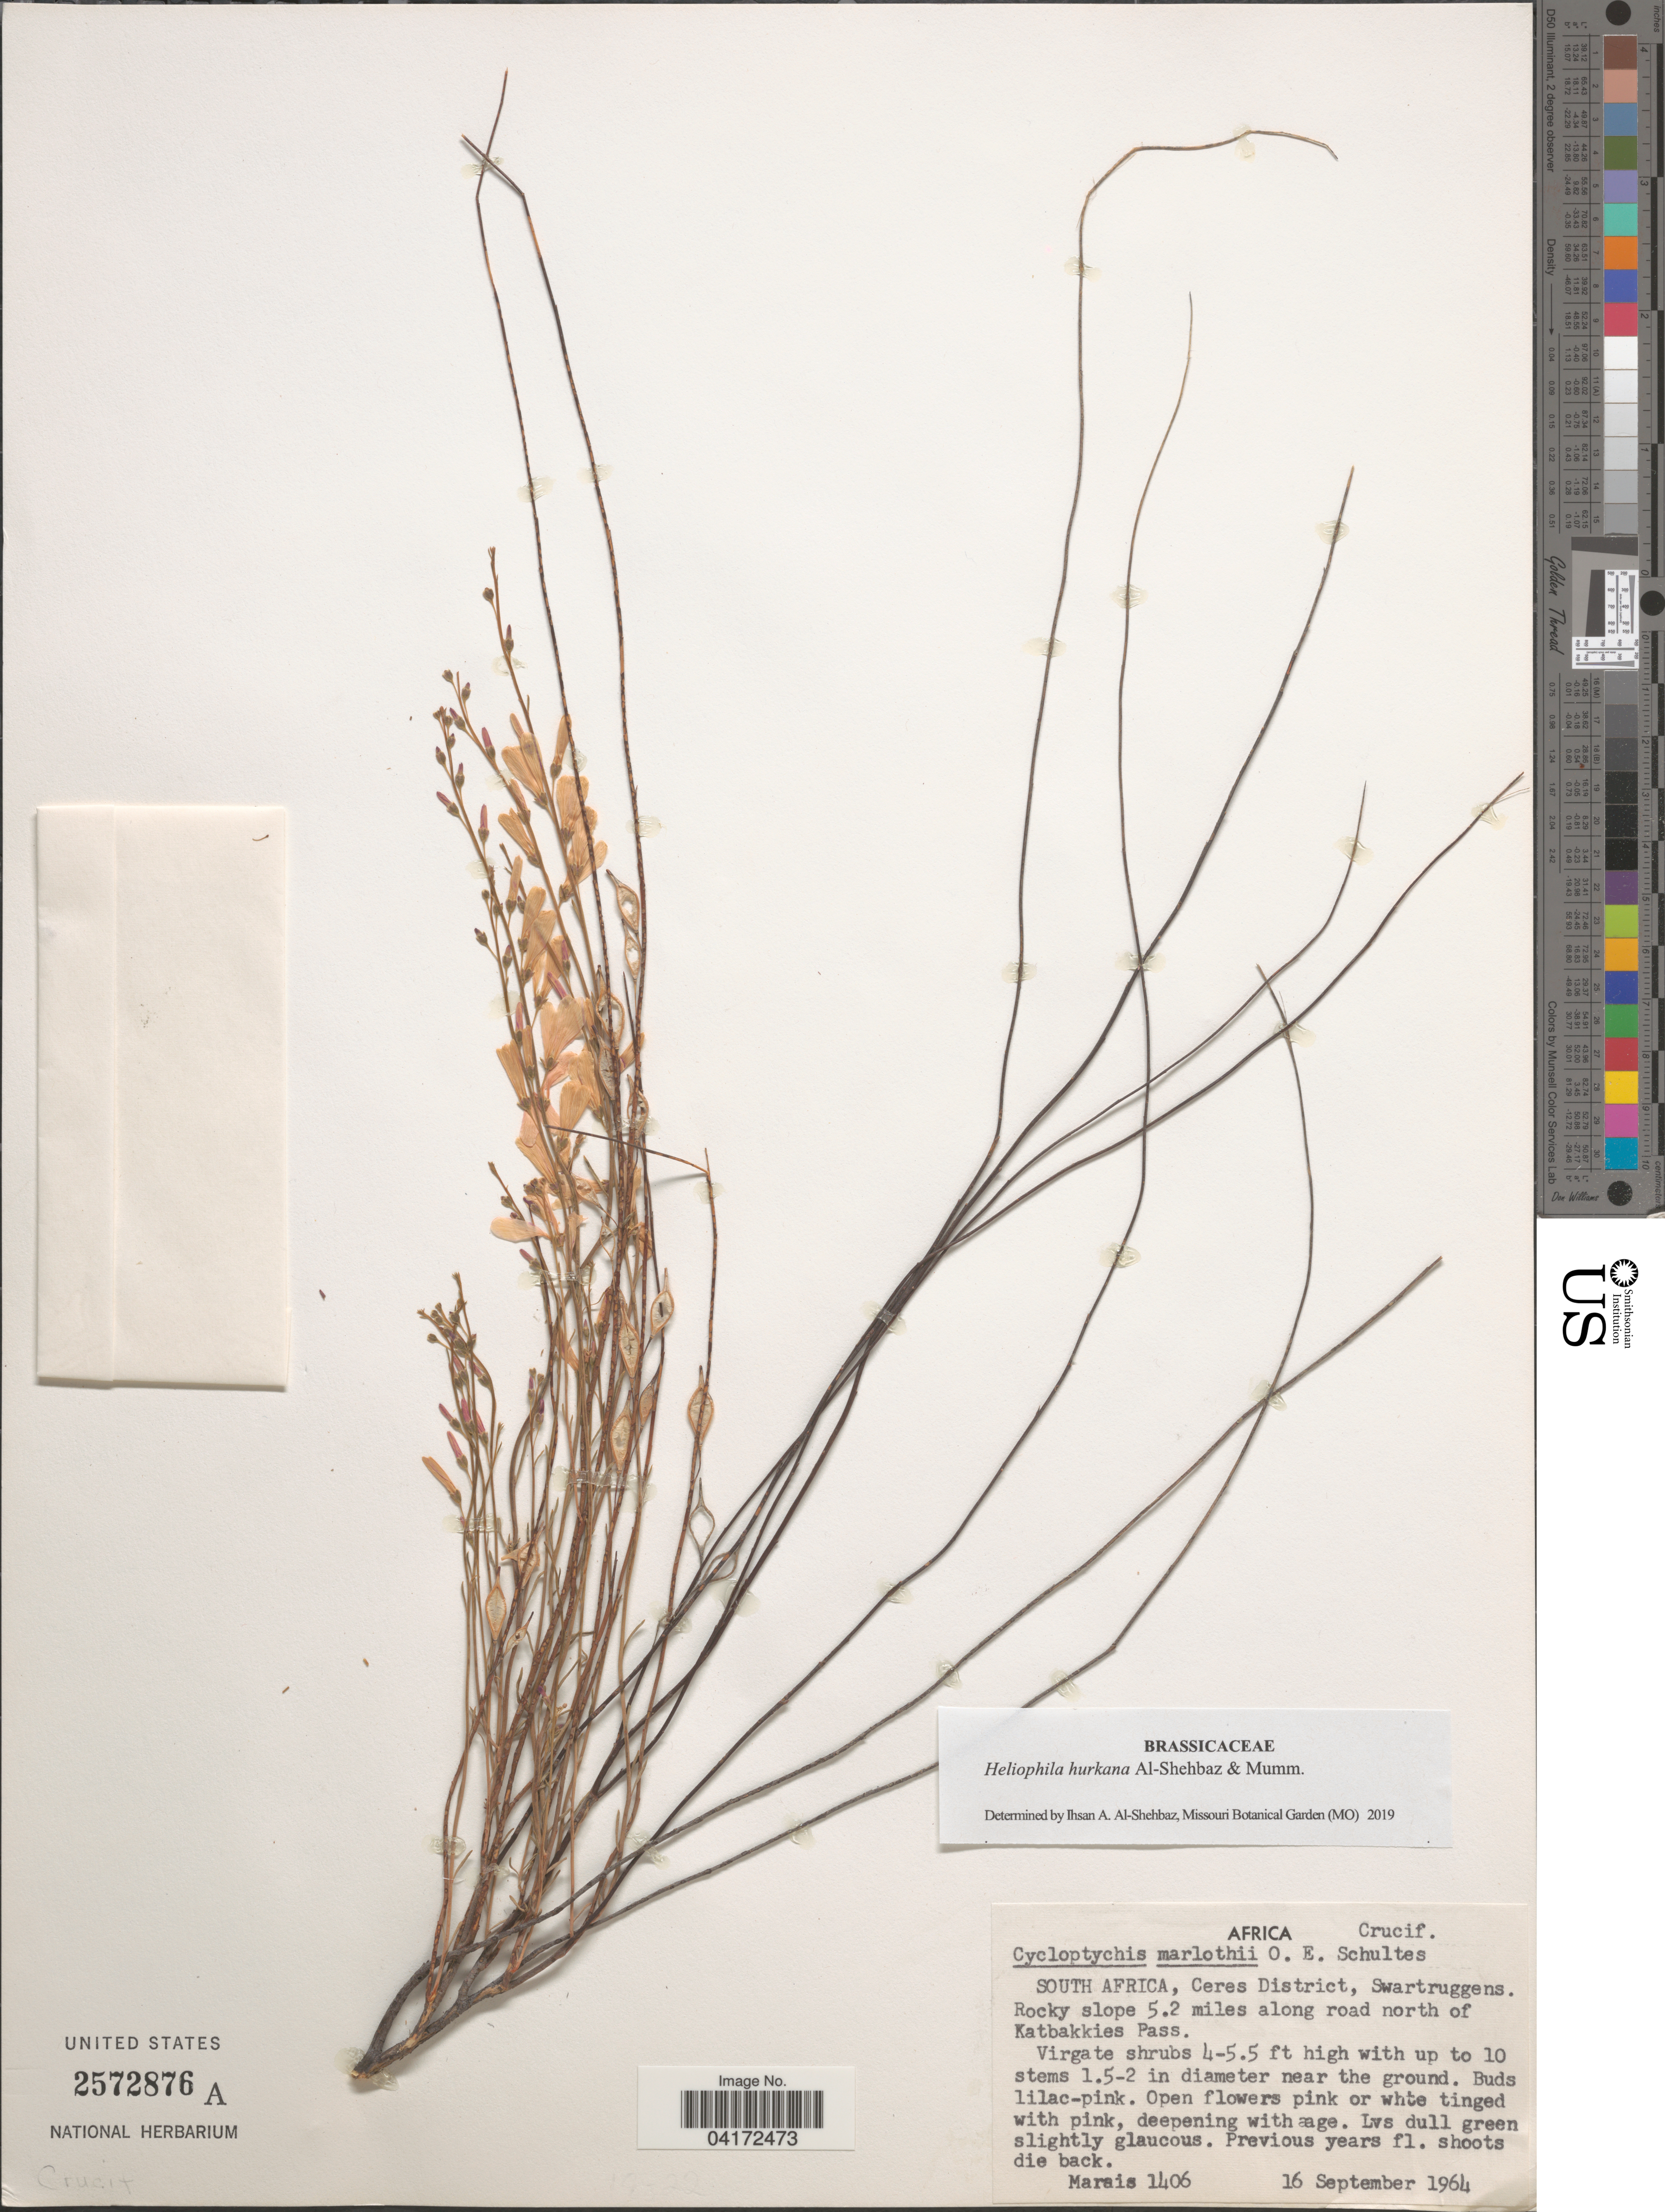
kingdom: Plantae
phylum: Tracheophyta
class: Magnoliopsida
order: Brassicales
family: Brassicaceae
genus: Heliophila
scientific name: Heliophila hurkana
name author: Al-Shehbaz & Mumm.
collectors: Marais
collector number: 1406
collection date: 1964-09-16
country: South Africa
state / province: Western Cape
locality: Ceres District, Swartruggens. Rocky slopes 5.2 miles along road north of Katbakkies Pass.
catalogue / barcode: US 2572876A